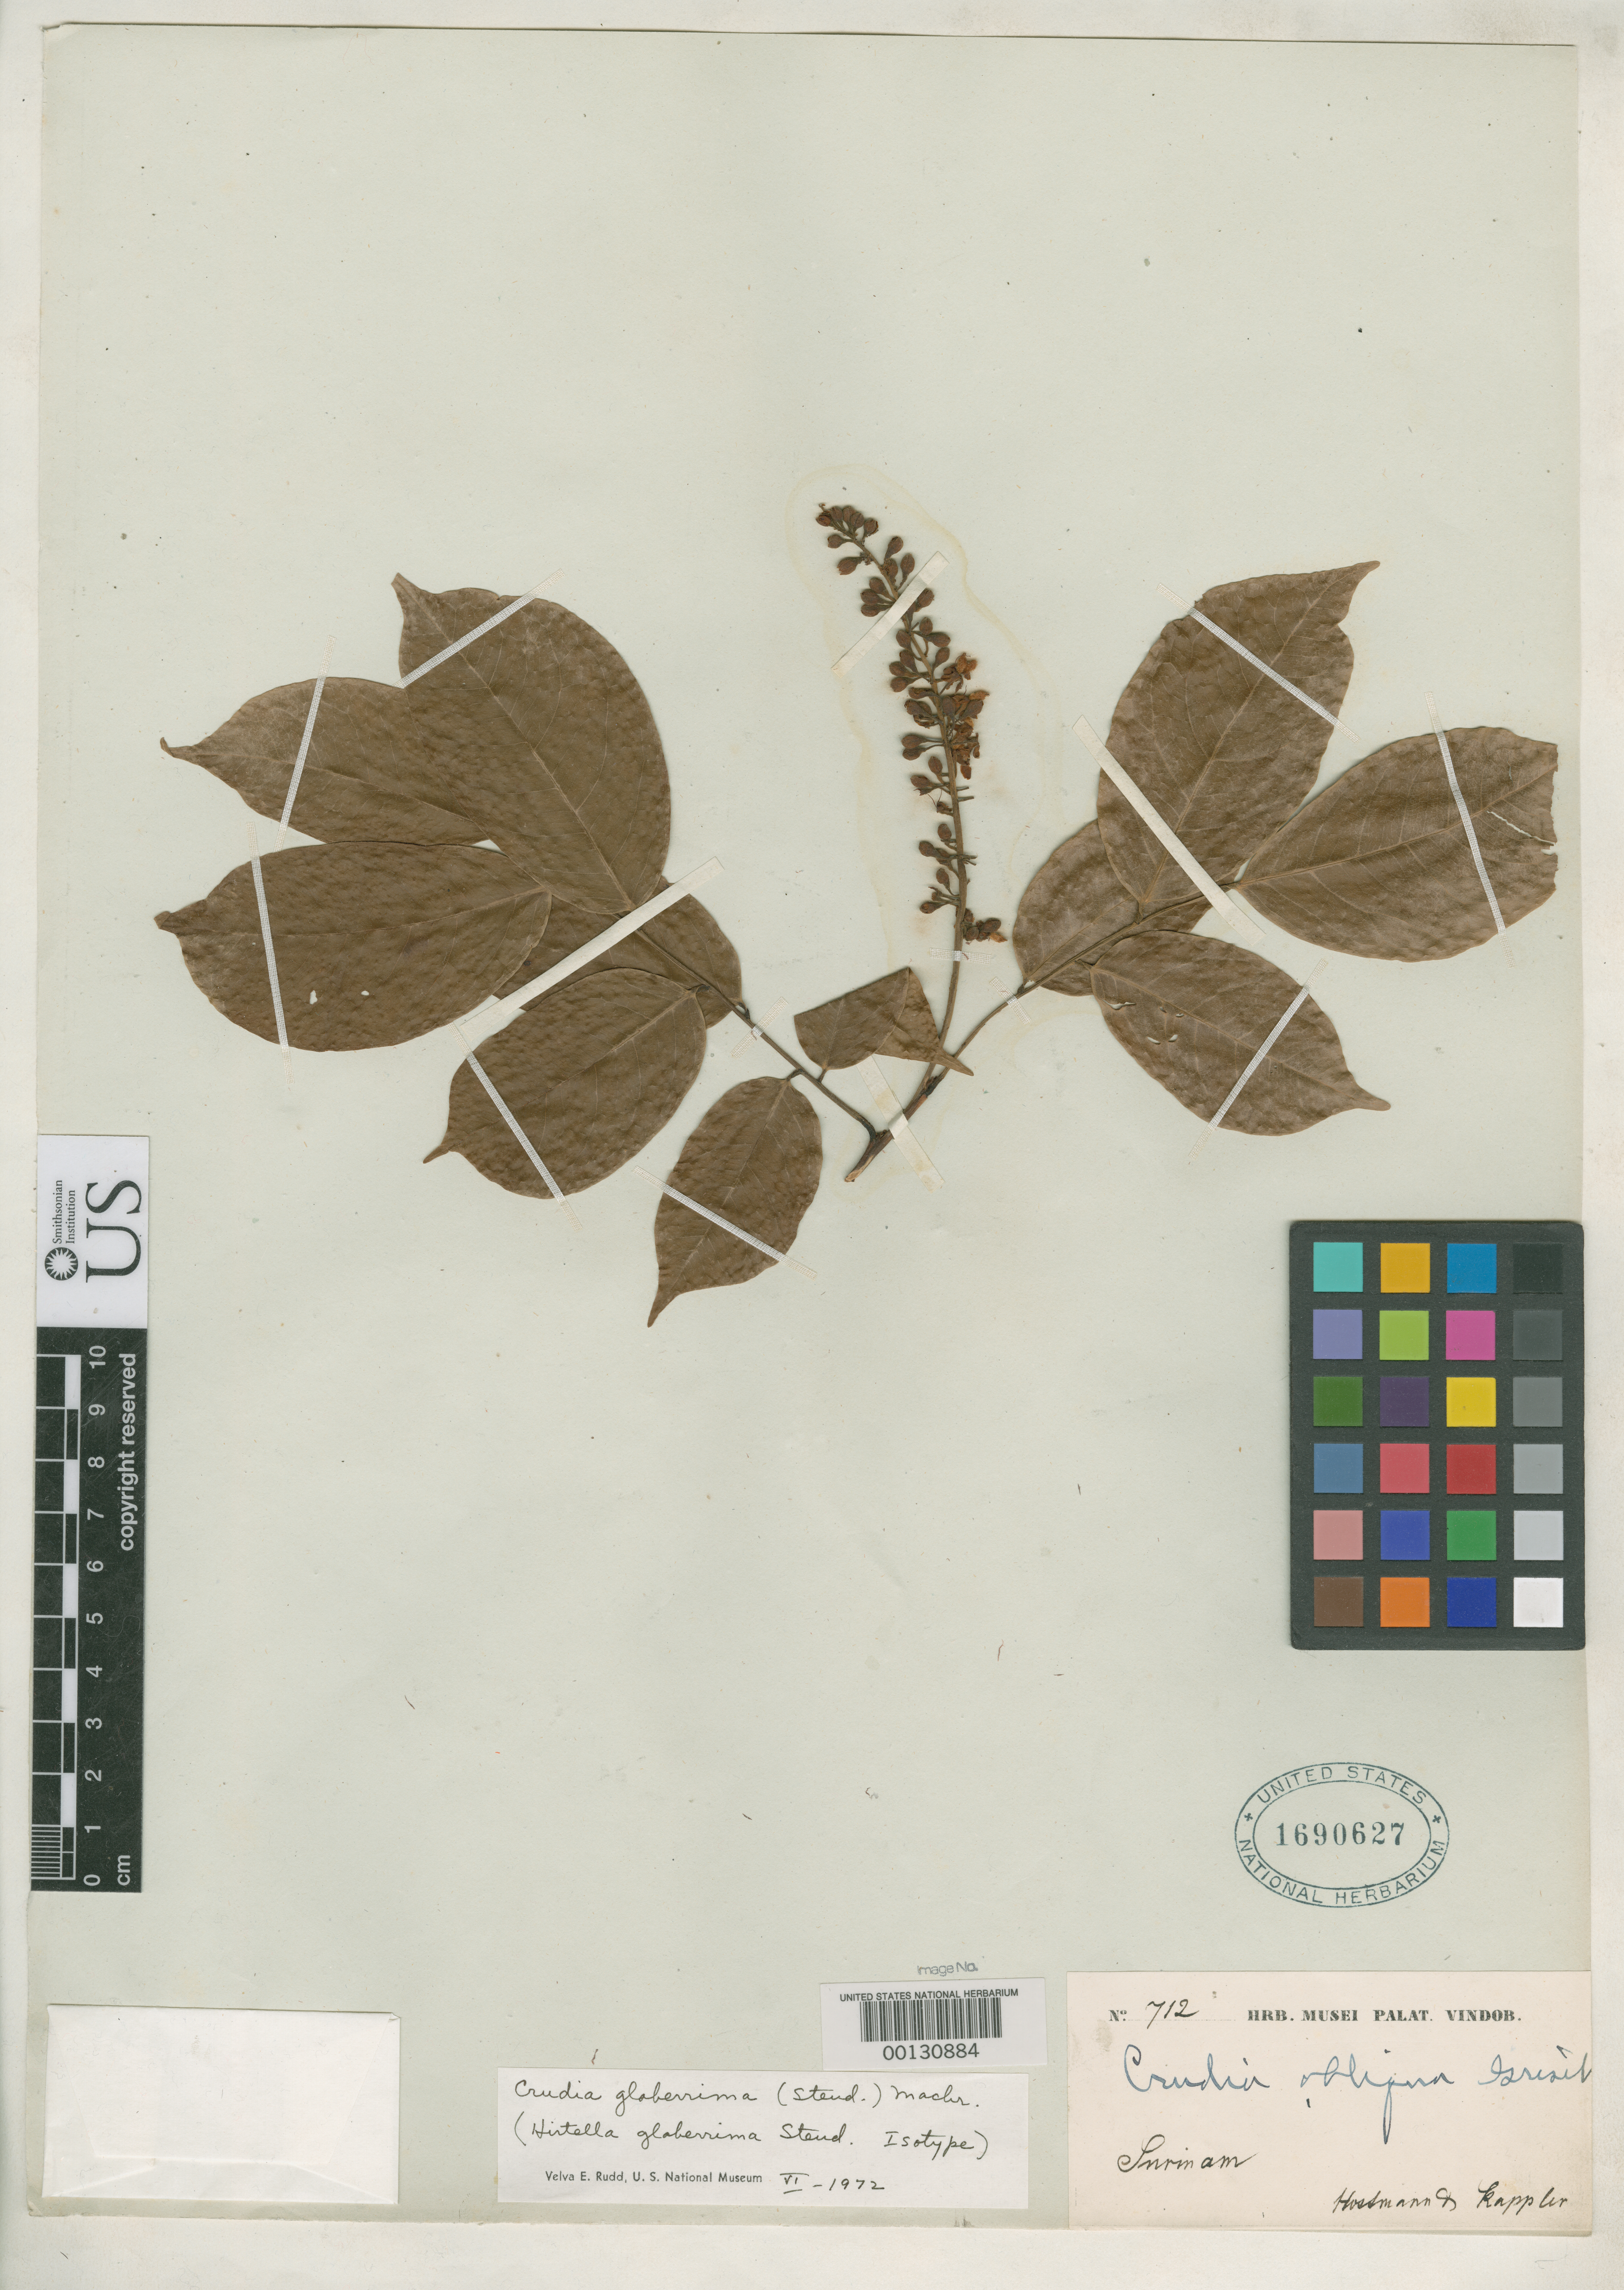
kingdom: Plantae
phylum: Tracheophyta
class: Magnoliopsida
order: Malpighiales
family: Chrysobalanaceae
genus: Hirtella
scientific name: Hirtella glaberrima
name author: Steud.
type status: Isotype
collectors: F. Hostmann & A. Kappler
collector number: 712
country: Suriname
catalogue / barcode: US 1690627